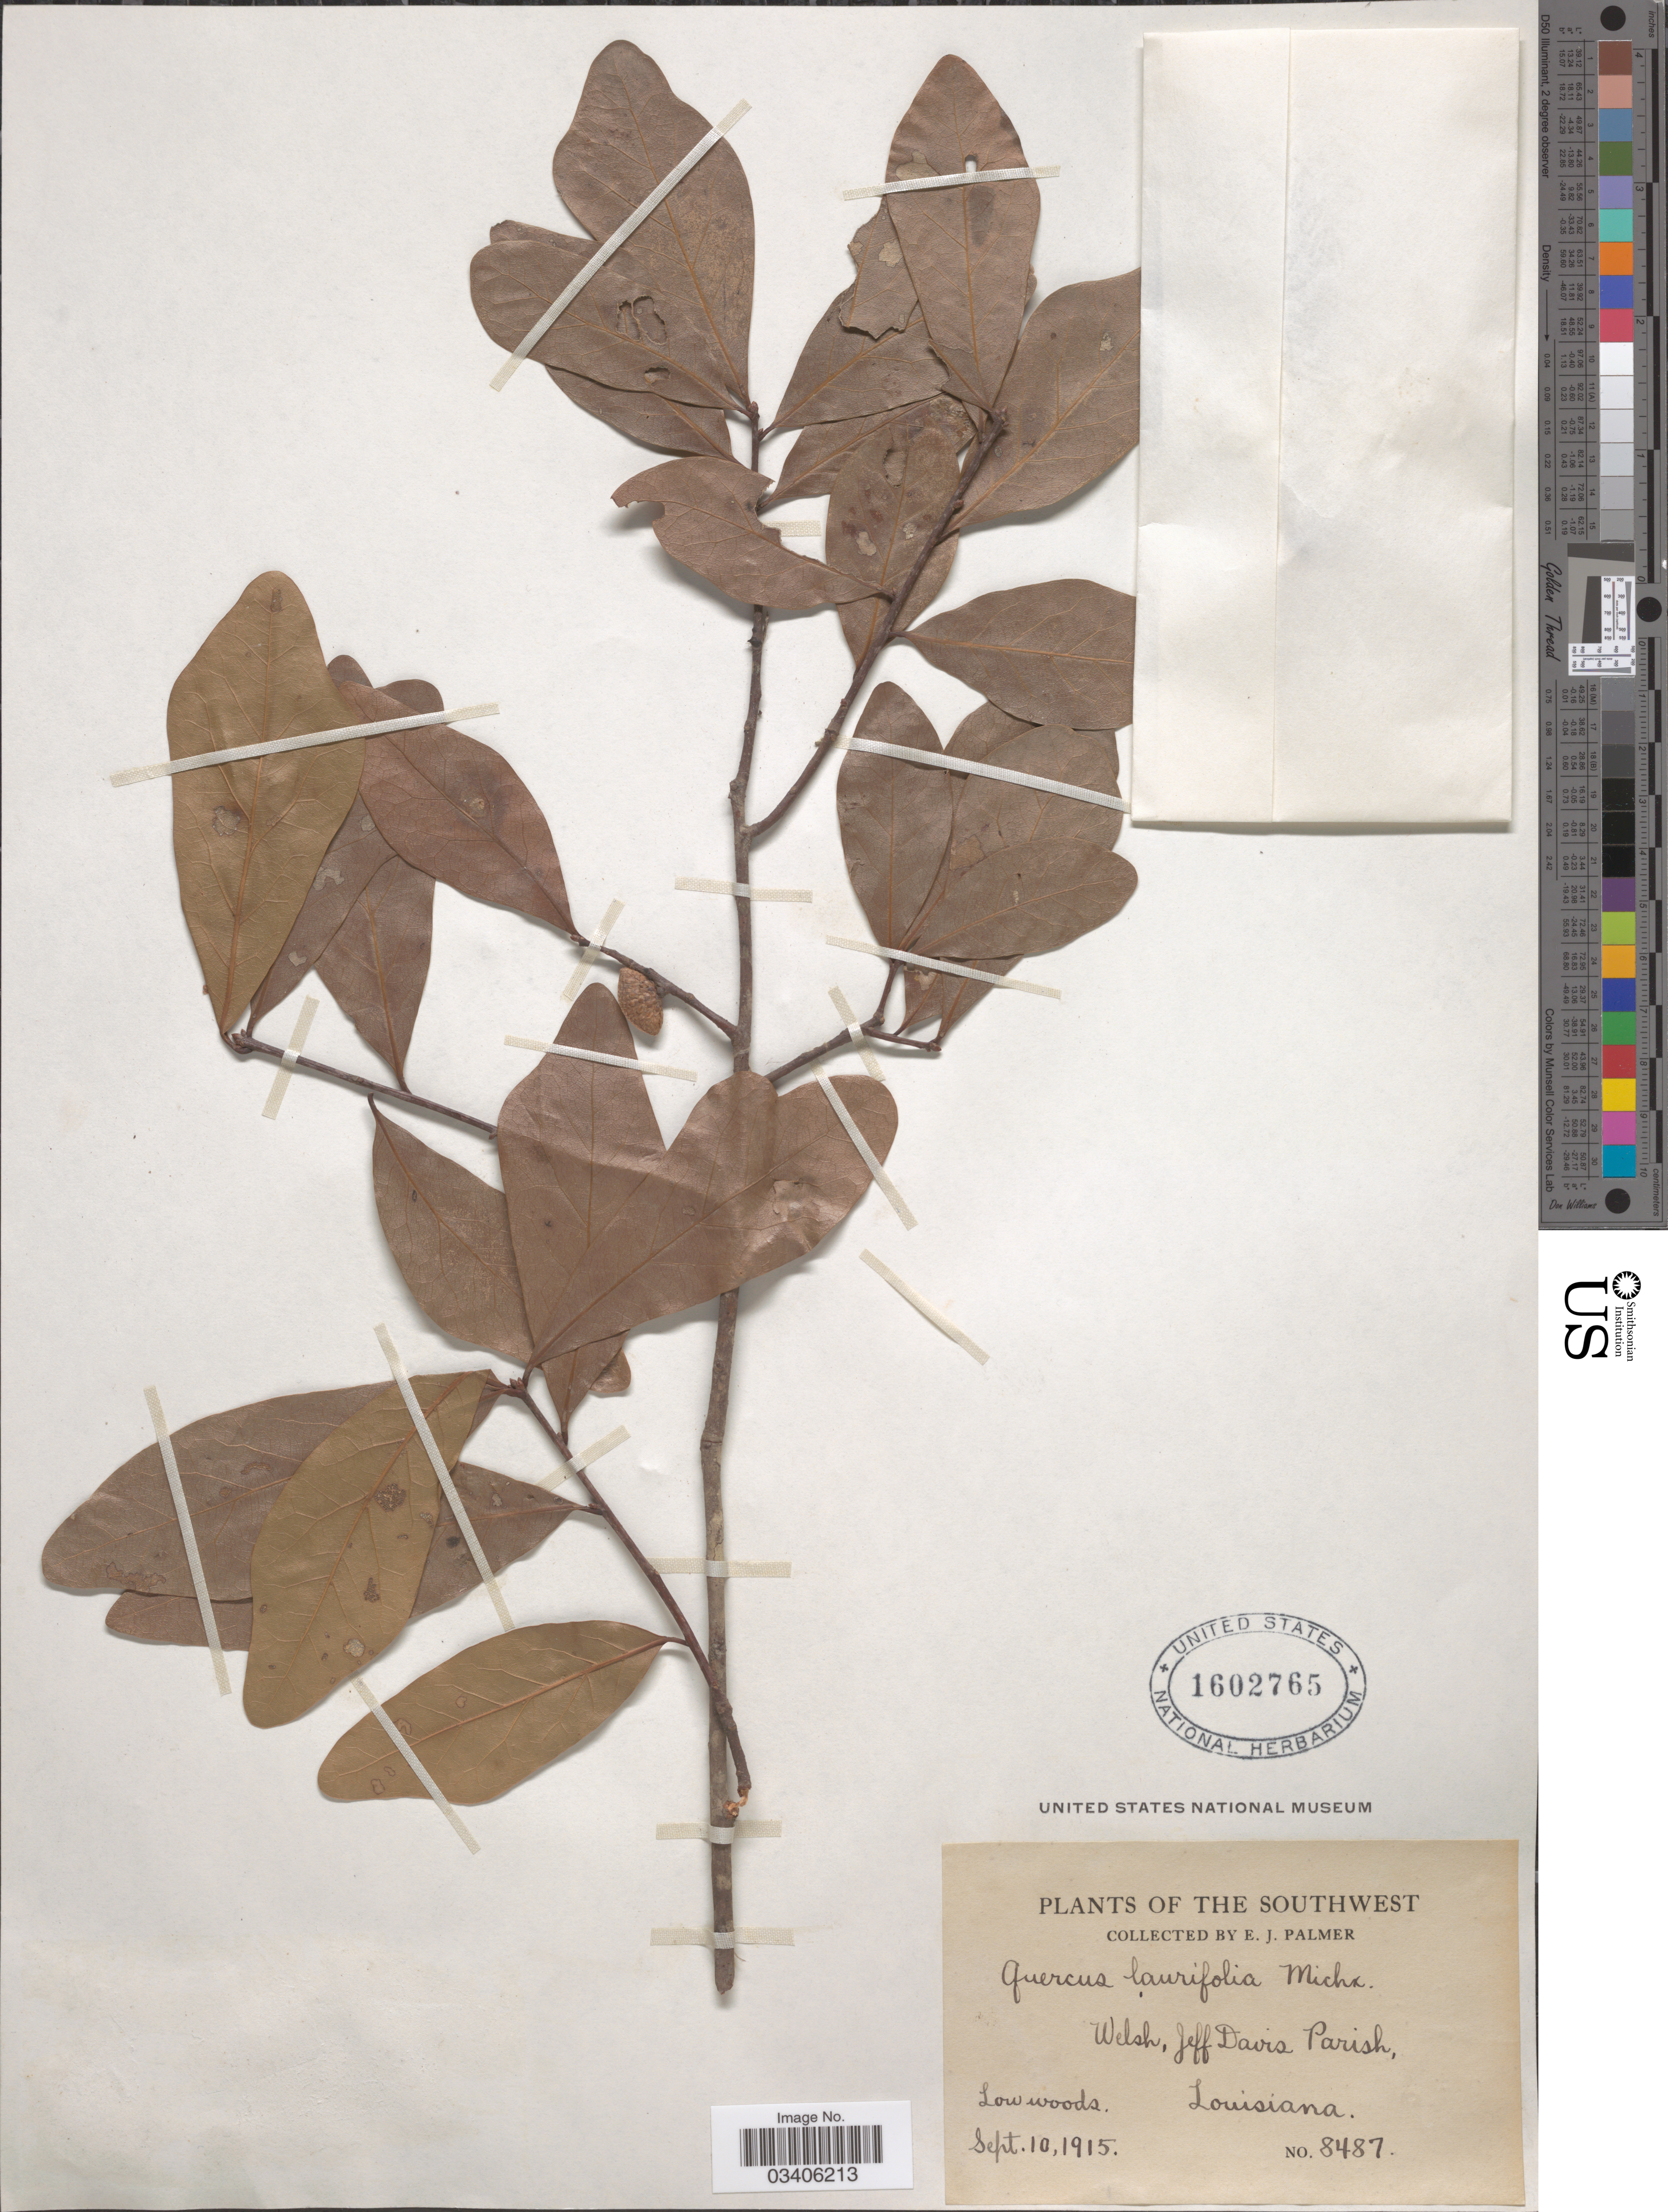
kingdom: Plantae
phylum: Tracheophyta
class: Magnoliopsida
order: Fagales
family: Fagaceae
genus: Quercus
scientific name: Quercus laurifolia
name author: Michx.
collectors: E. J. Palmer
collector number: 8487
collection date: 1915-09-10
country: United States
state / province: Louisiana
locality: The Southwest. Welsh, Jeff Davis Parish.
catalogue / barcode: US 1602765